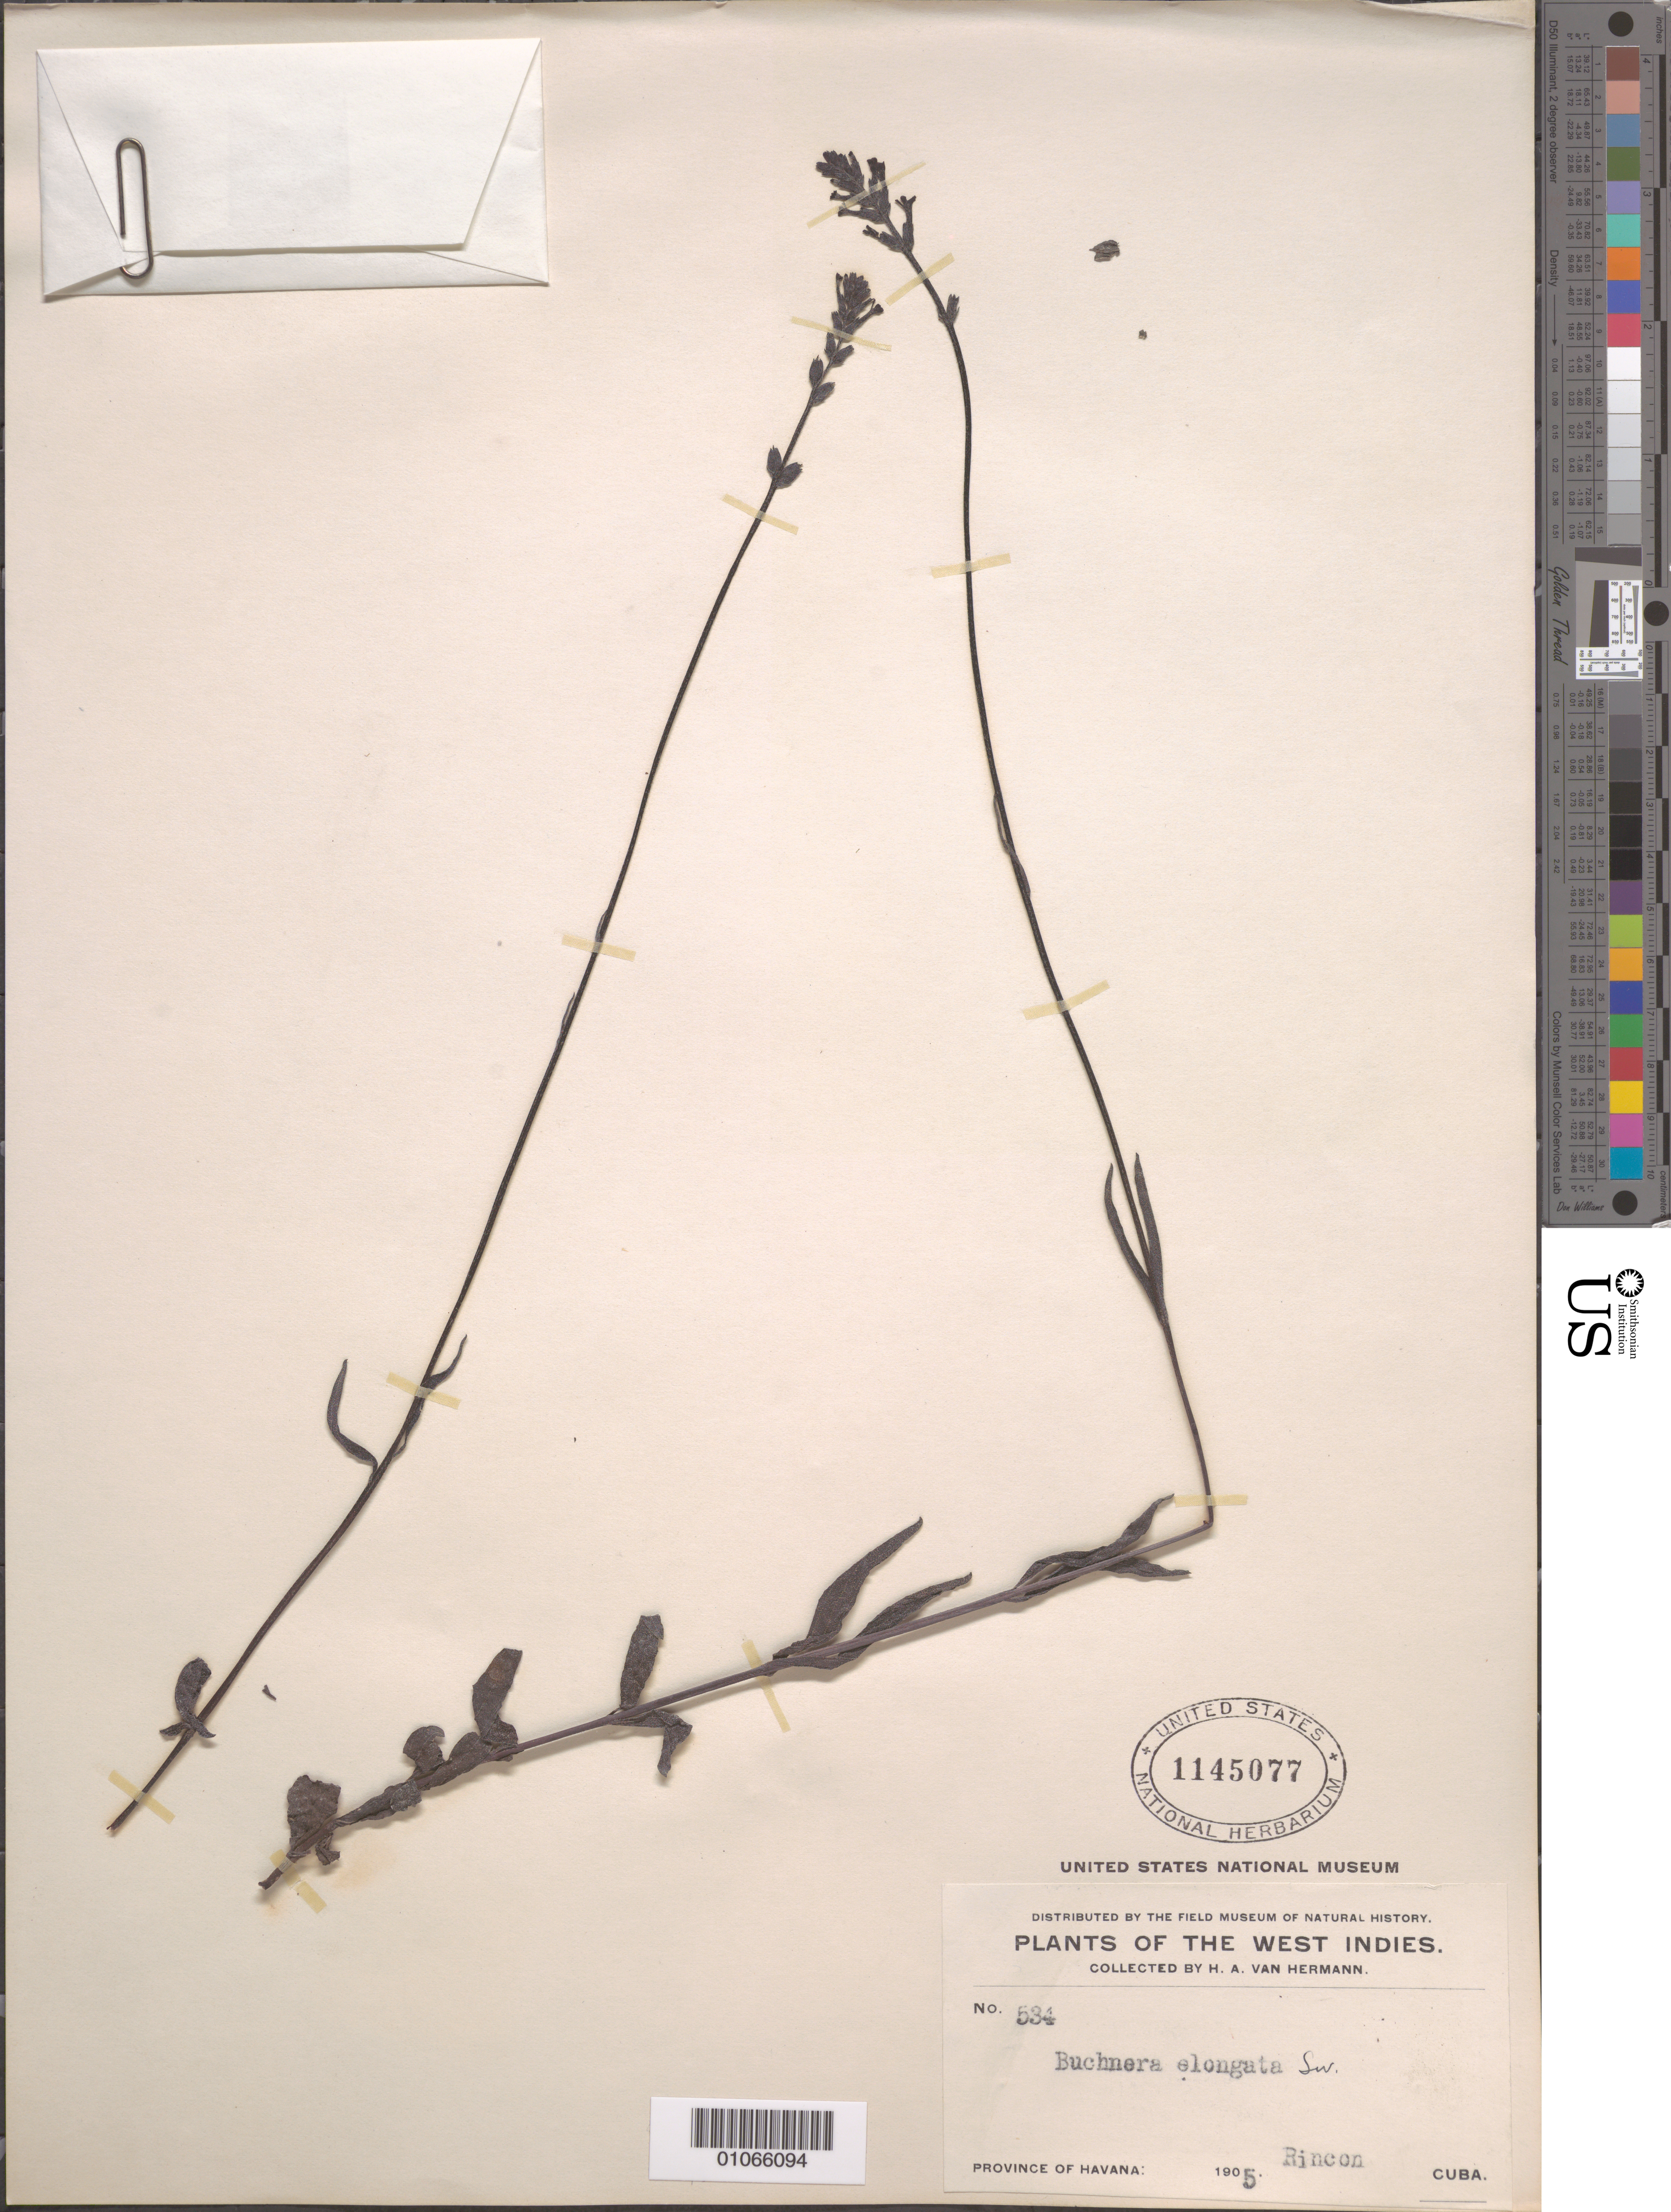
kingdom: Plantae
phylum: Tracheophyta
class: Magnoliopsida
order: Lamiales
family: Orobanchaceae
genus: Buchnera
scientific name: Buchnera elongata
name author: Sw.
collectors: H. A. Van Hermann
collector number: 534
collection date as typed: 01 Jan 1905 to 31 Dec 1905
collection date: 1905-01-01/1905-12-31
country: Cuba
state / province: La Habana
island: Cuba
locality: Rincon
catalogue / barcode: US 1145077